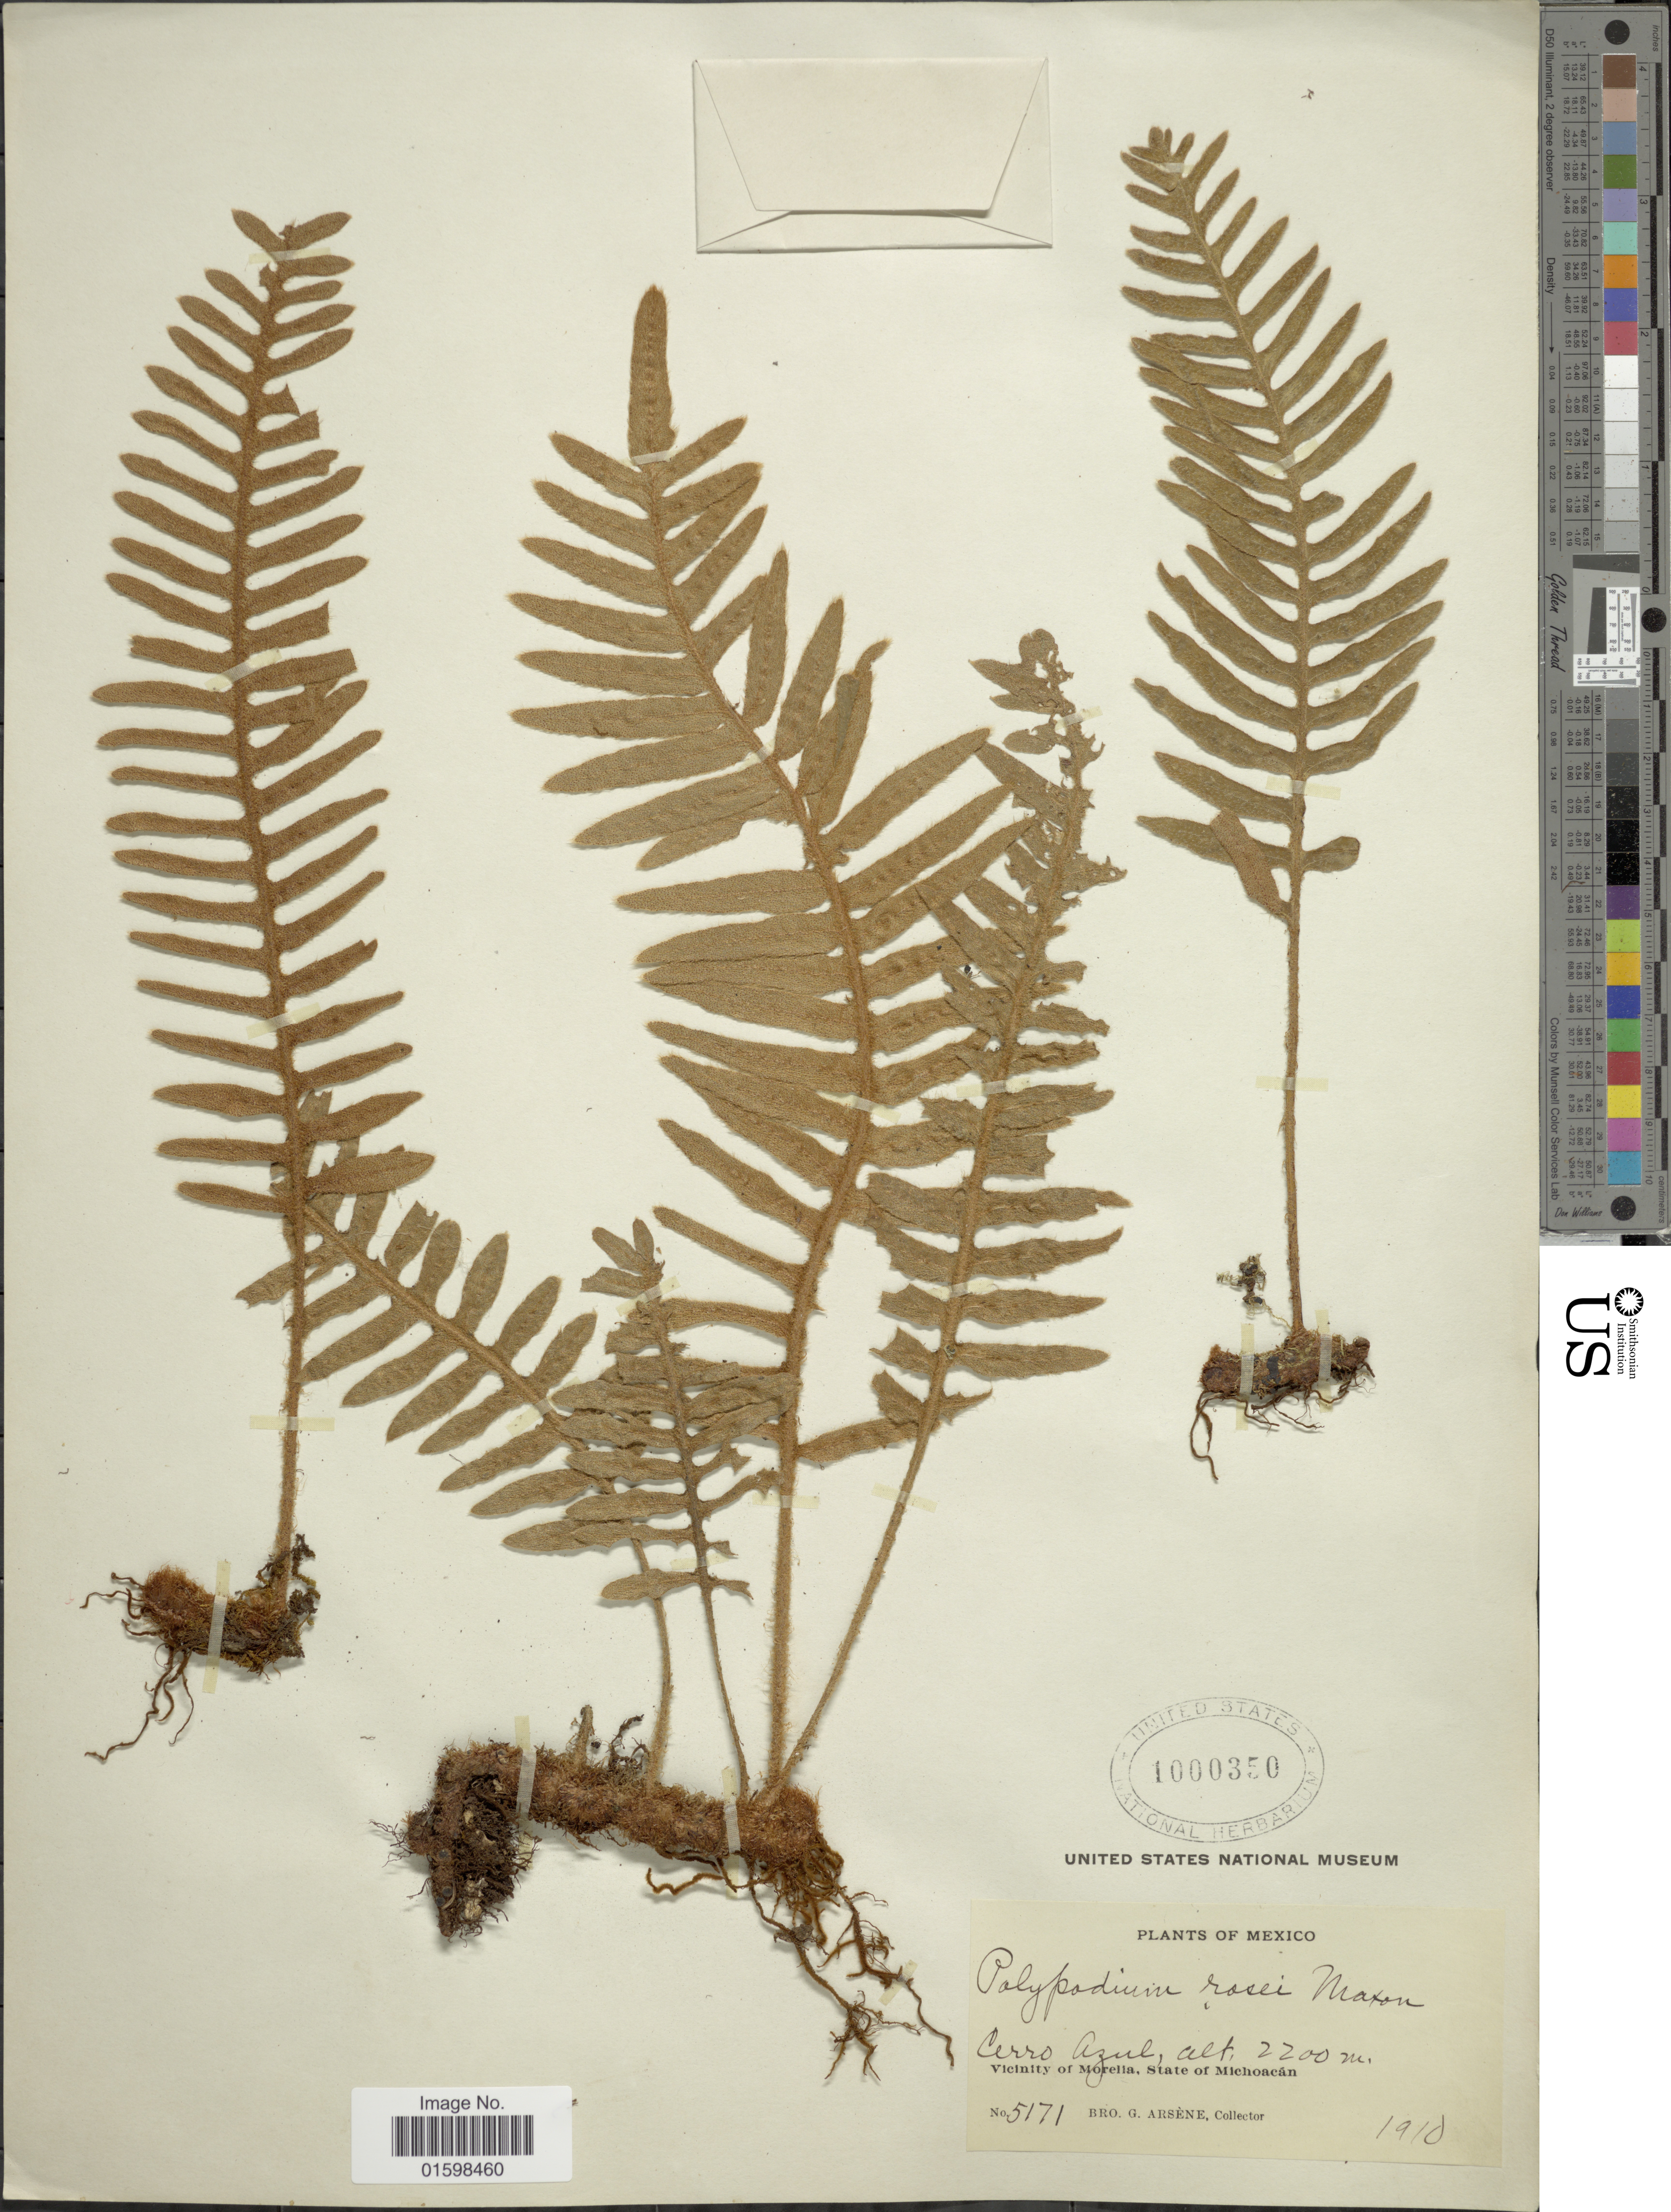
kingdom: Plantae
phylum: Tracheophyta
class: Polypodiopsida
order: Polypodiales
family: Polypodiaceae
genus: Pleopeltis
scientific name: Pleopeltis rosei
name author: (Maxon) A.R. Sm. & Tejero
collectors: Bro. G. Arsène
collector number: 5171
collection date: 1910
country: Mexico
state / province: Michoacán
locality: Cerro Azupl. Vicinity of Morelia, State of Michoacan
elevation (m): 2200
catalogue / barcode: US 1000350